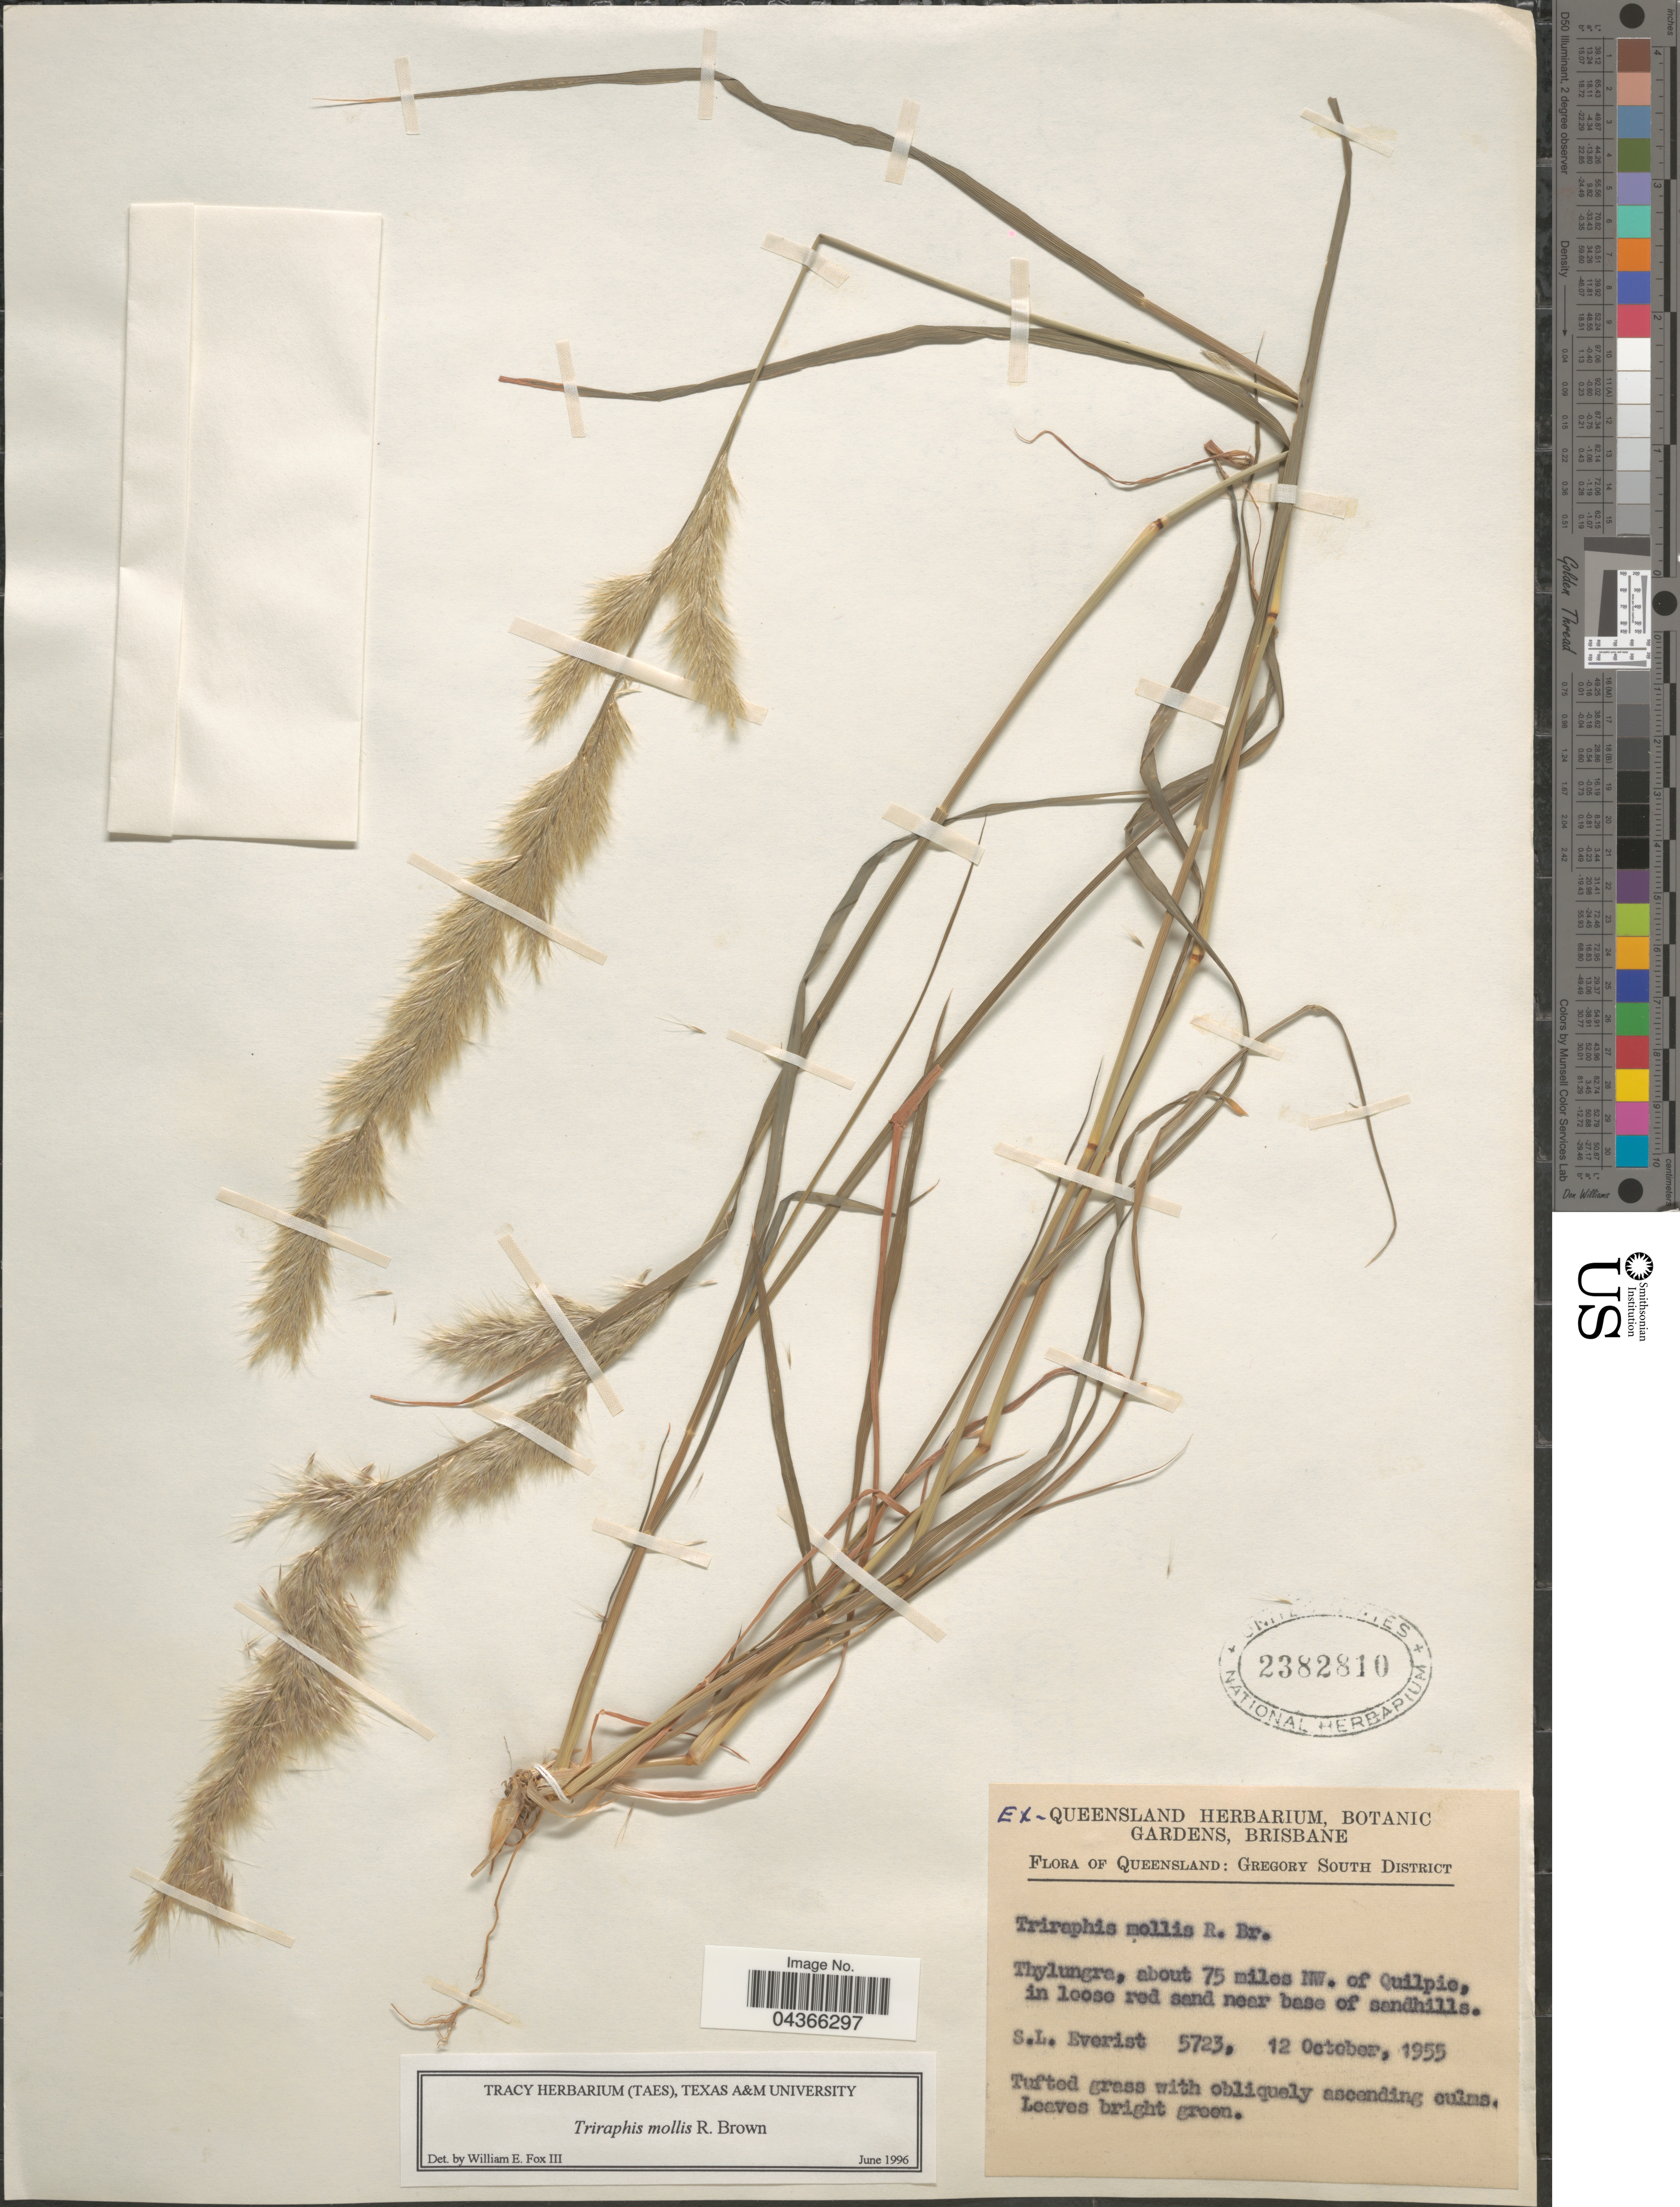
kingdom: Plantae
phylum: Tracheophyta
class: Liliopsida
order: Poales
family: Poaceae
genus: Triraphis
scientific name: Triraphis mollis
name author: R. Br.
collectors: S. Everist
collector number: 5723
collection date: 1955-10-12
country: Australia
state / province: Queensland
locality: Gregory South District. Thylungre, about 75 miles NW. of Quilpie.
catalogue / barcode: US 2382810